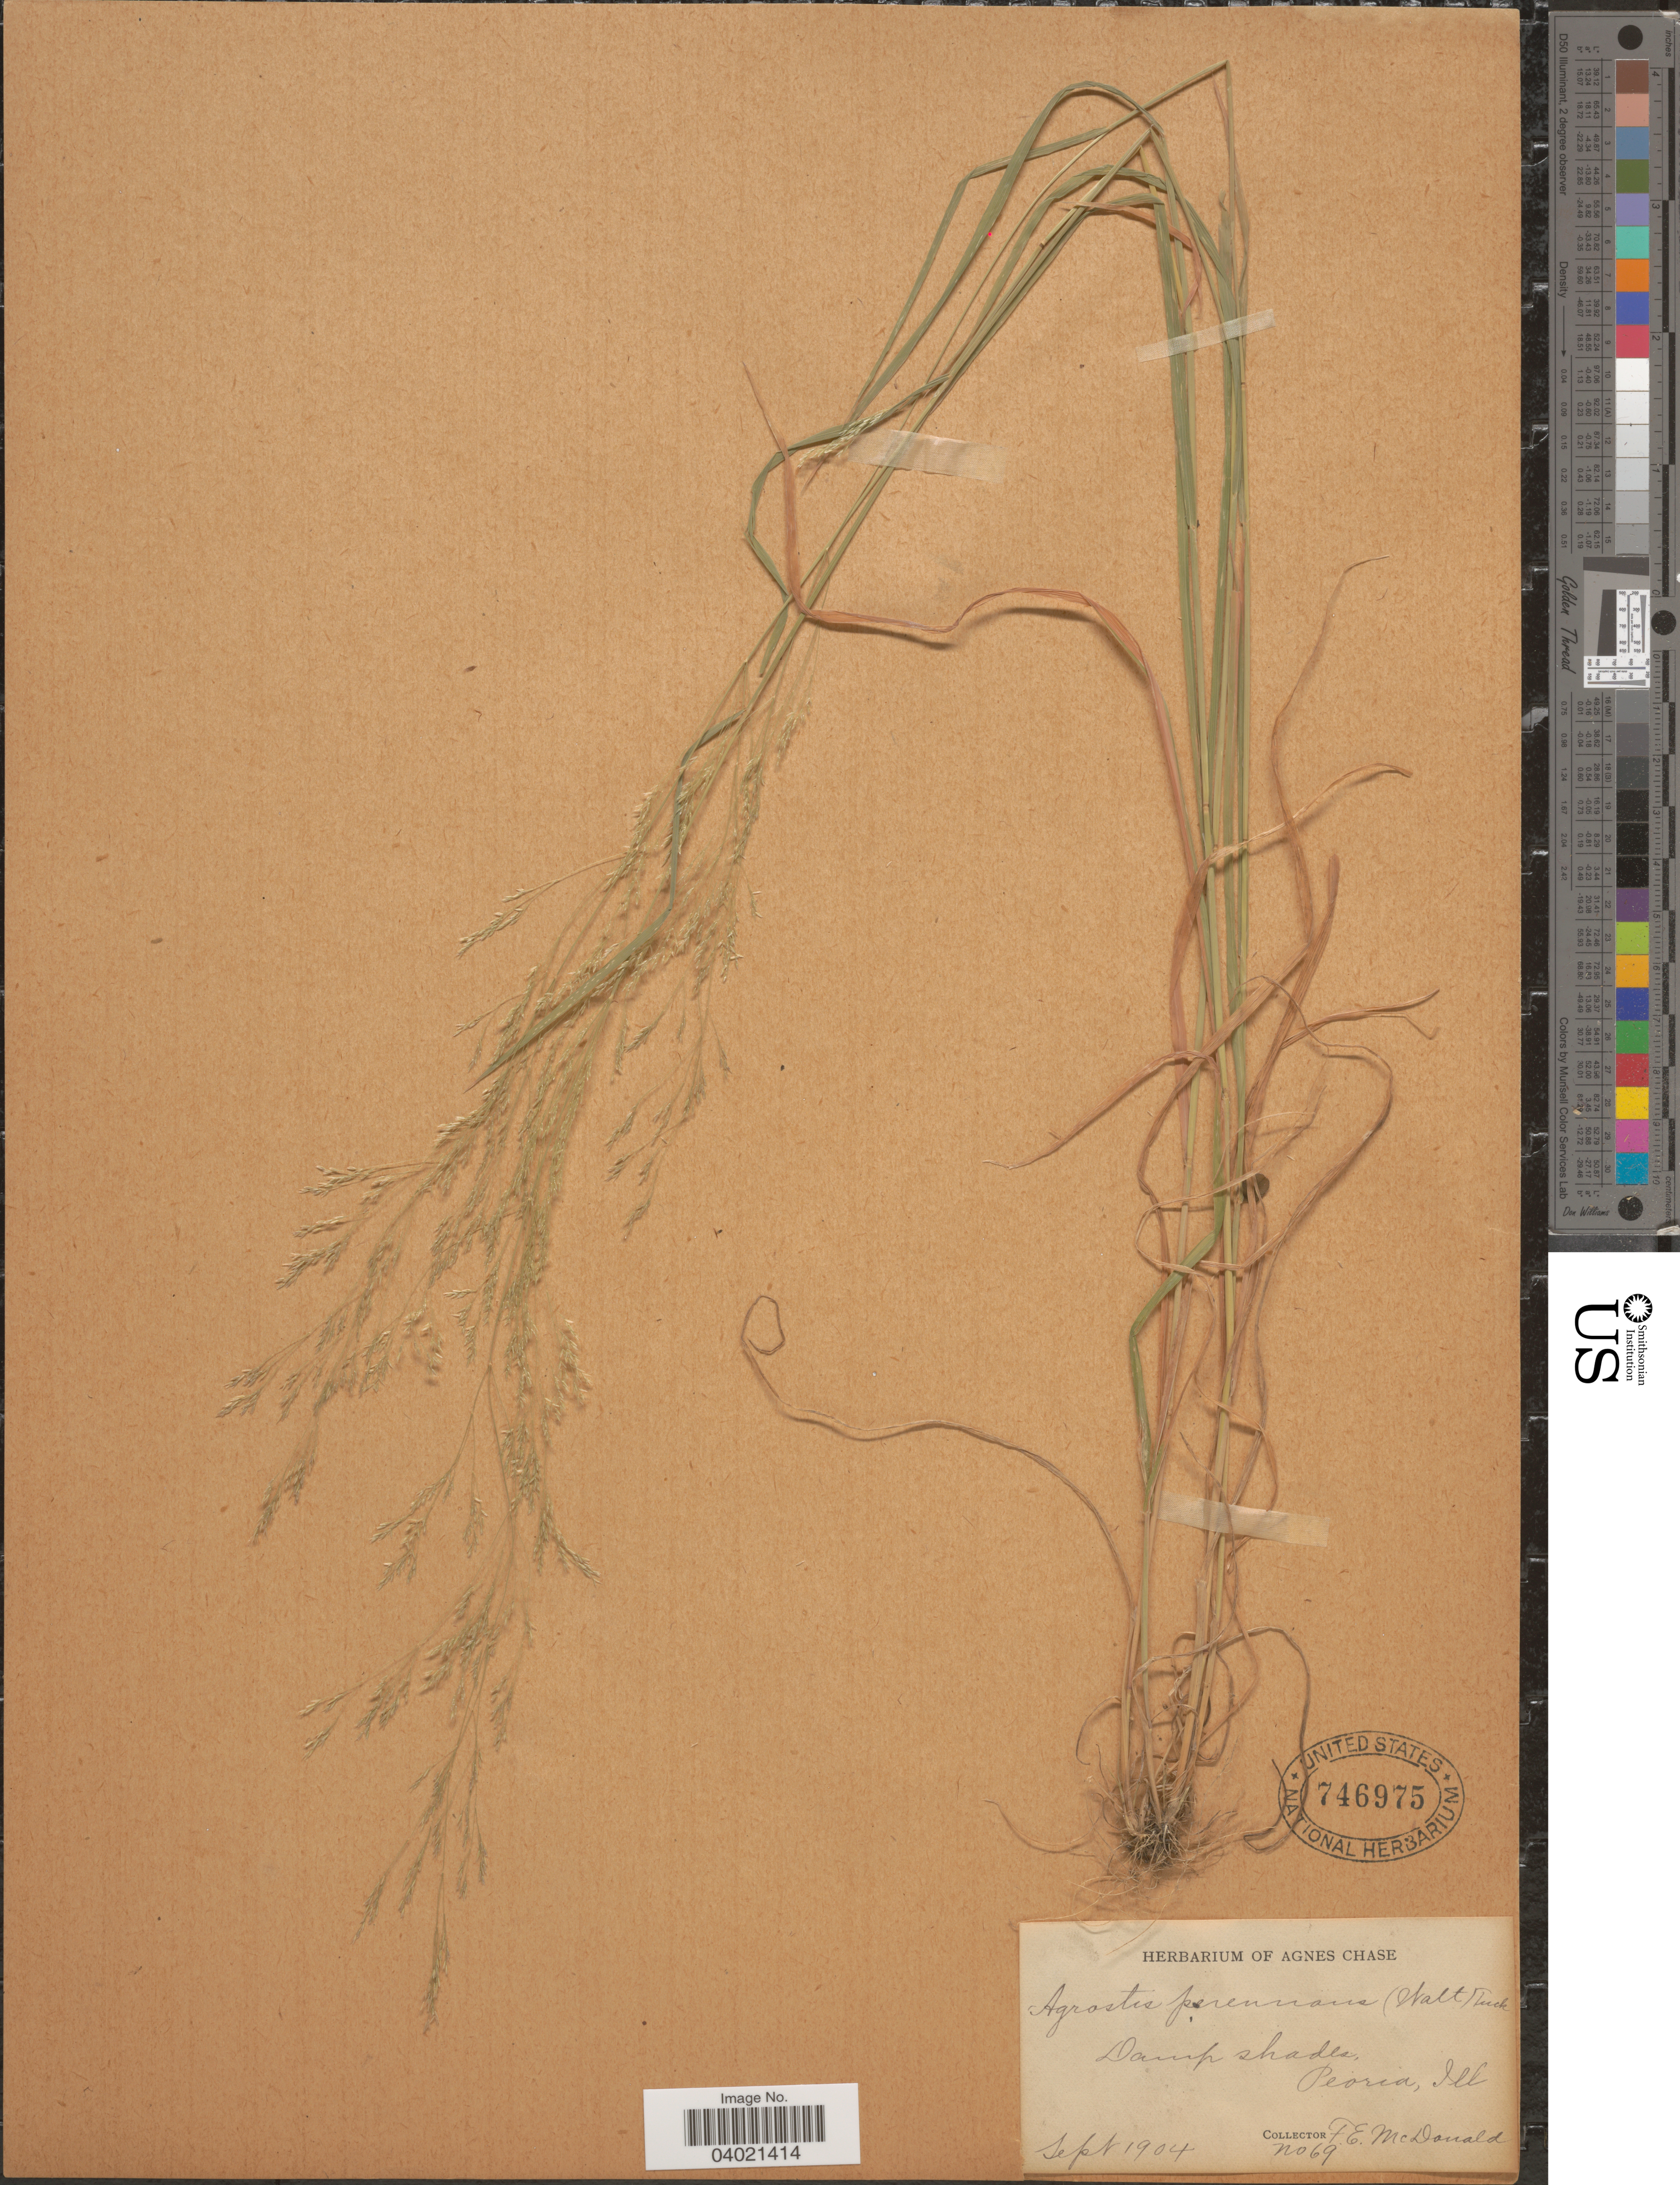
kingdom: Plantae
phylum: Tracheophyta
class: Liliopsida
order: Poales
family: Poaceae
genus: Agrostis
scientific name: Agrostis perennans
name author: (Walter) Tuck.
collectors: F. E. McDonald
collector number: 69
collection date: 1904-09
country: United States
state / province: Illinois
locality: Damp shades. Peoria.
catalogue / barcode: US 746975